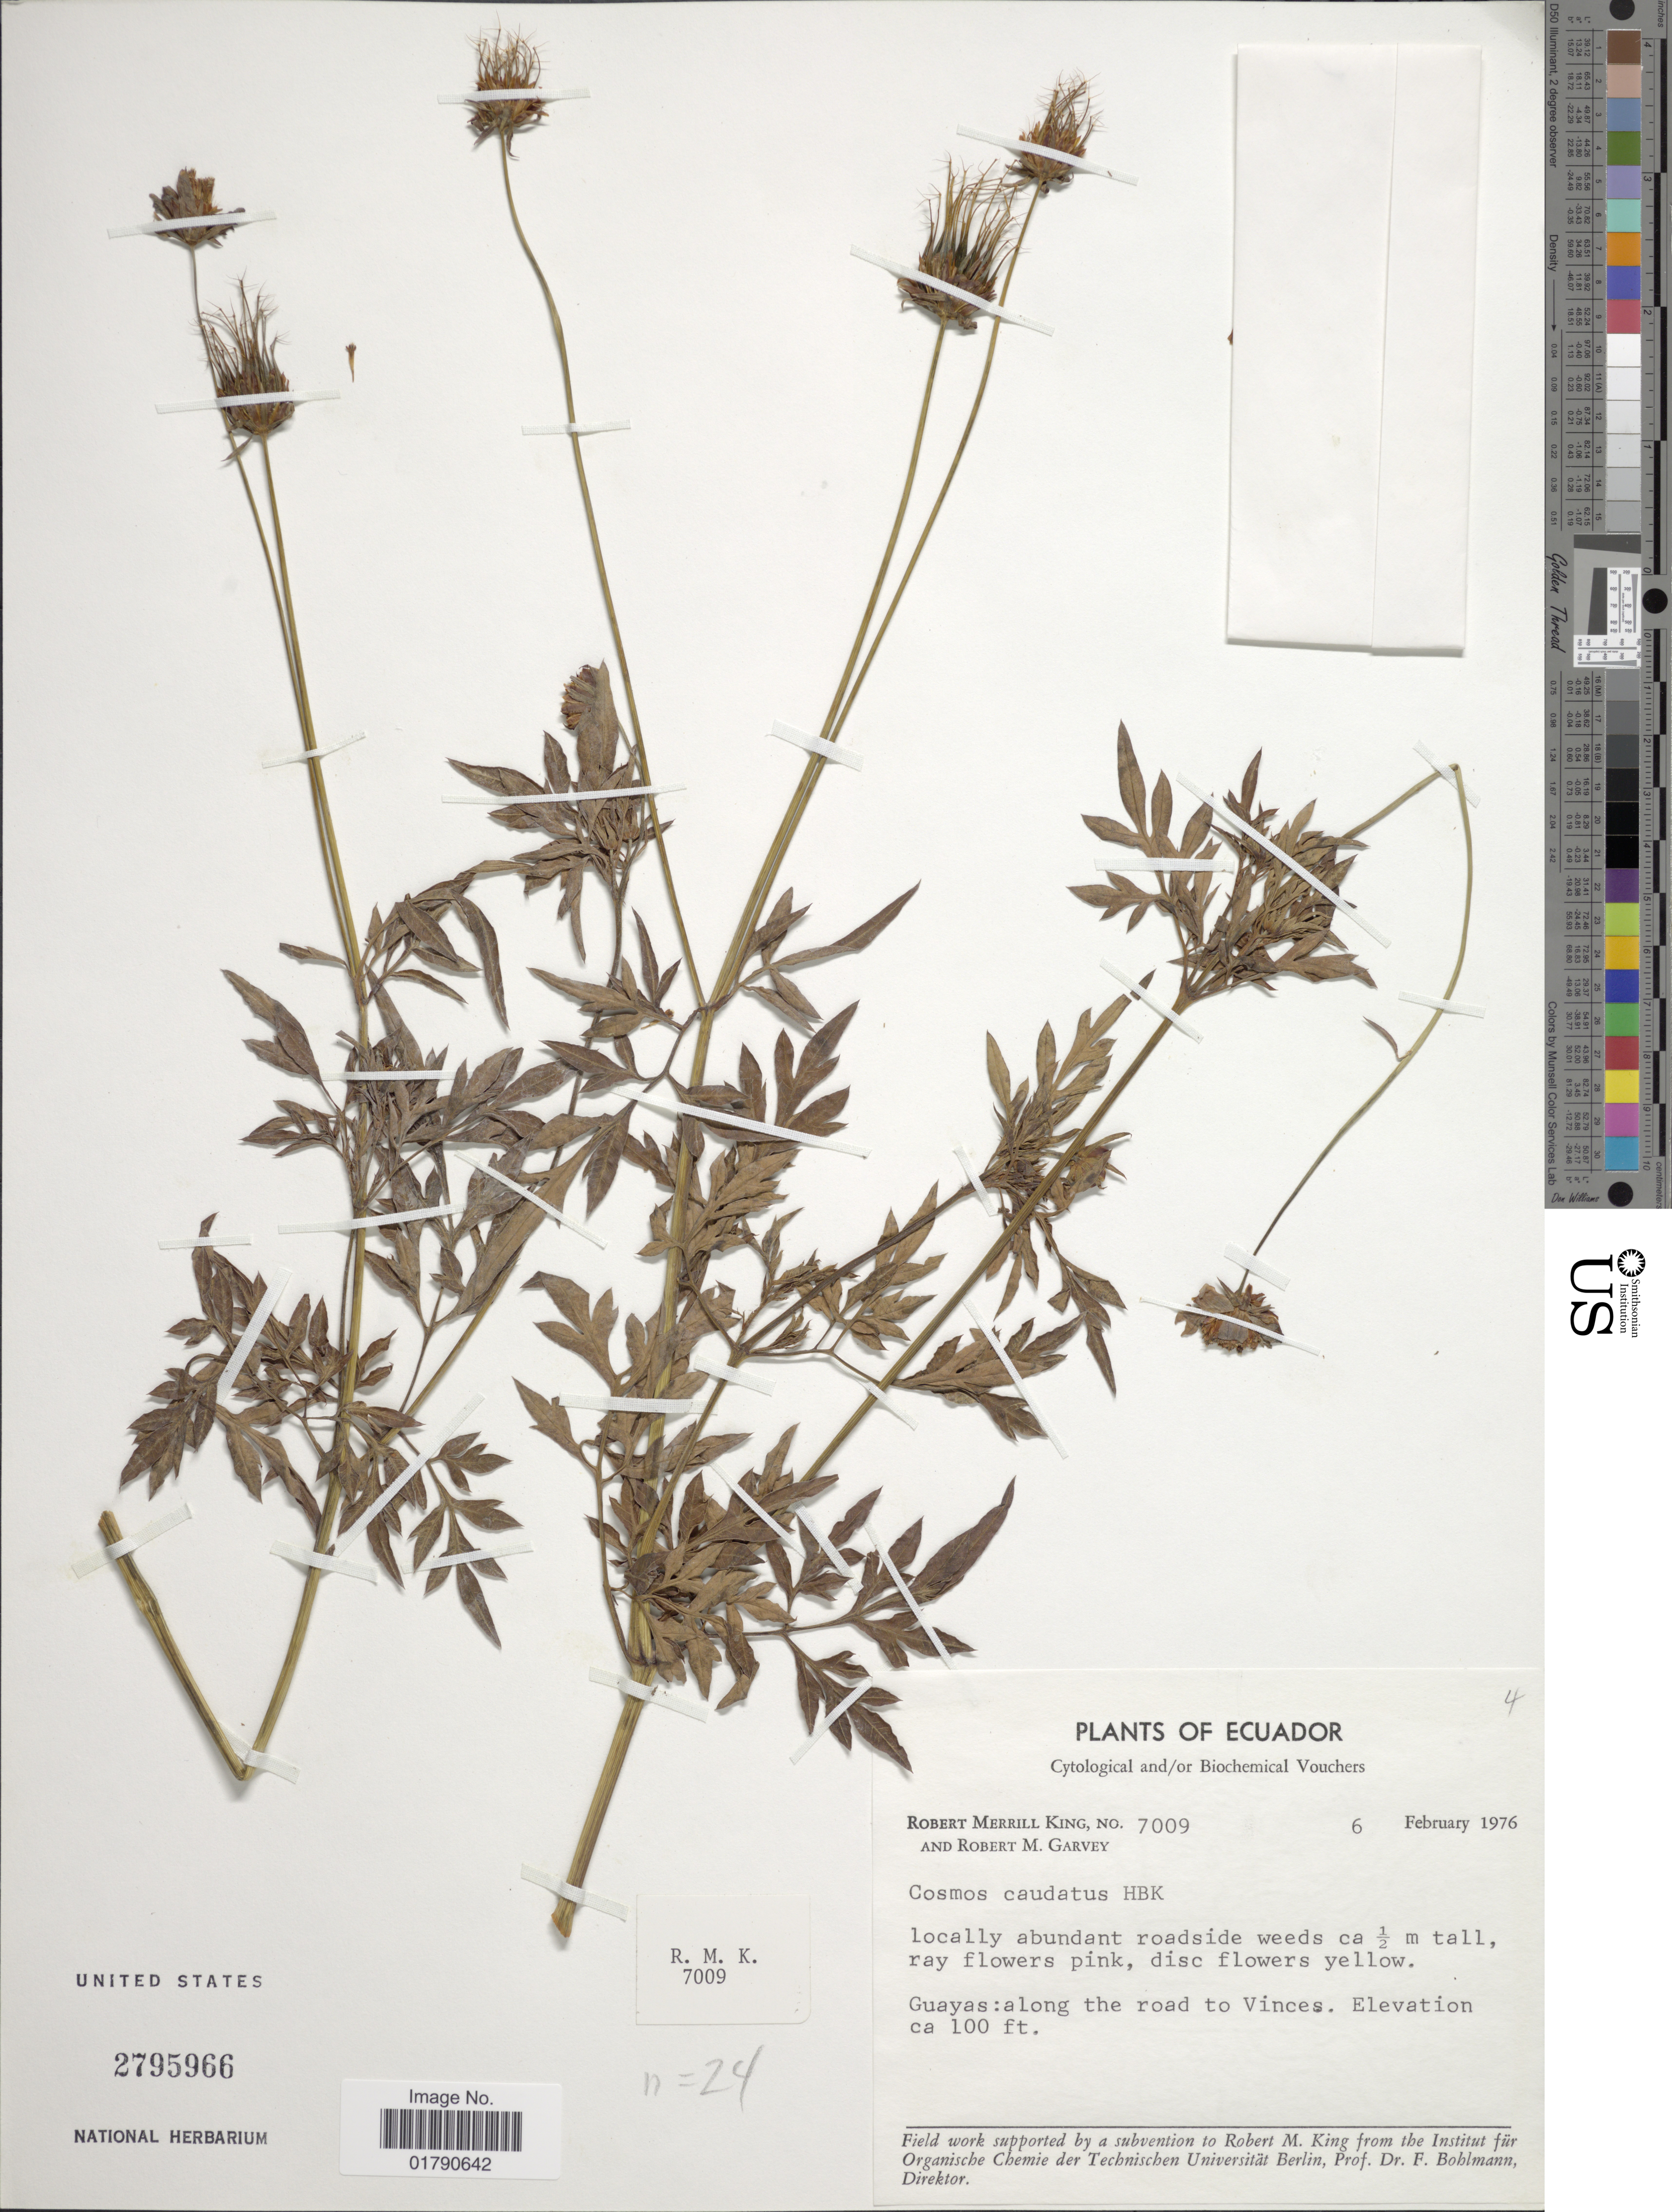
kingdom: Plantae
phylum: Tracheophyta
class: Magnoliopsida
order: Asterales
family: Asteraceae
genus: Cosmos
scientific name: Cosmos caudatus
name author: Kunth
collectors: R. M. King & R. Garvey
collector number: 7009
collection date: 1976-02-06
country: Ecuador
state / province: Guayas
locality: Along the road to Vinces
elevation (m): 30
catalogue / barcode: US 2795966